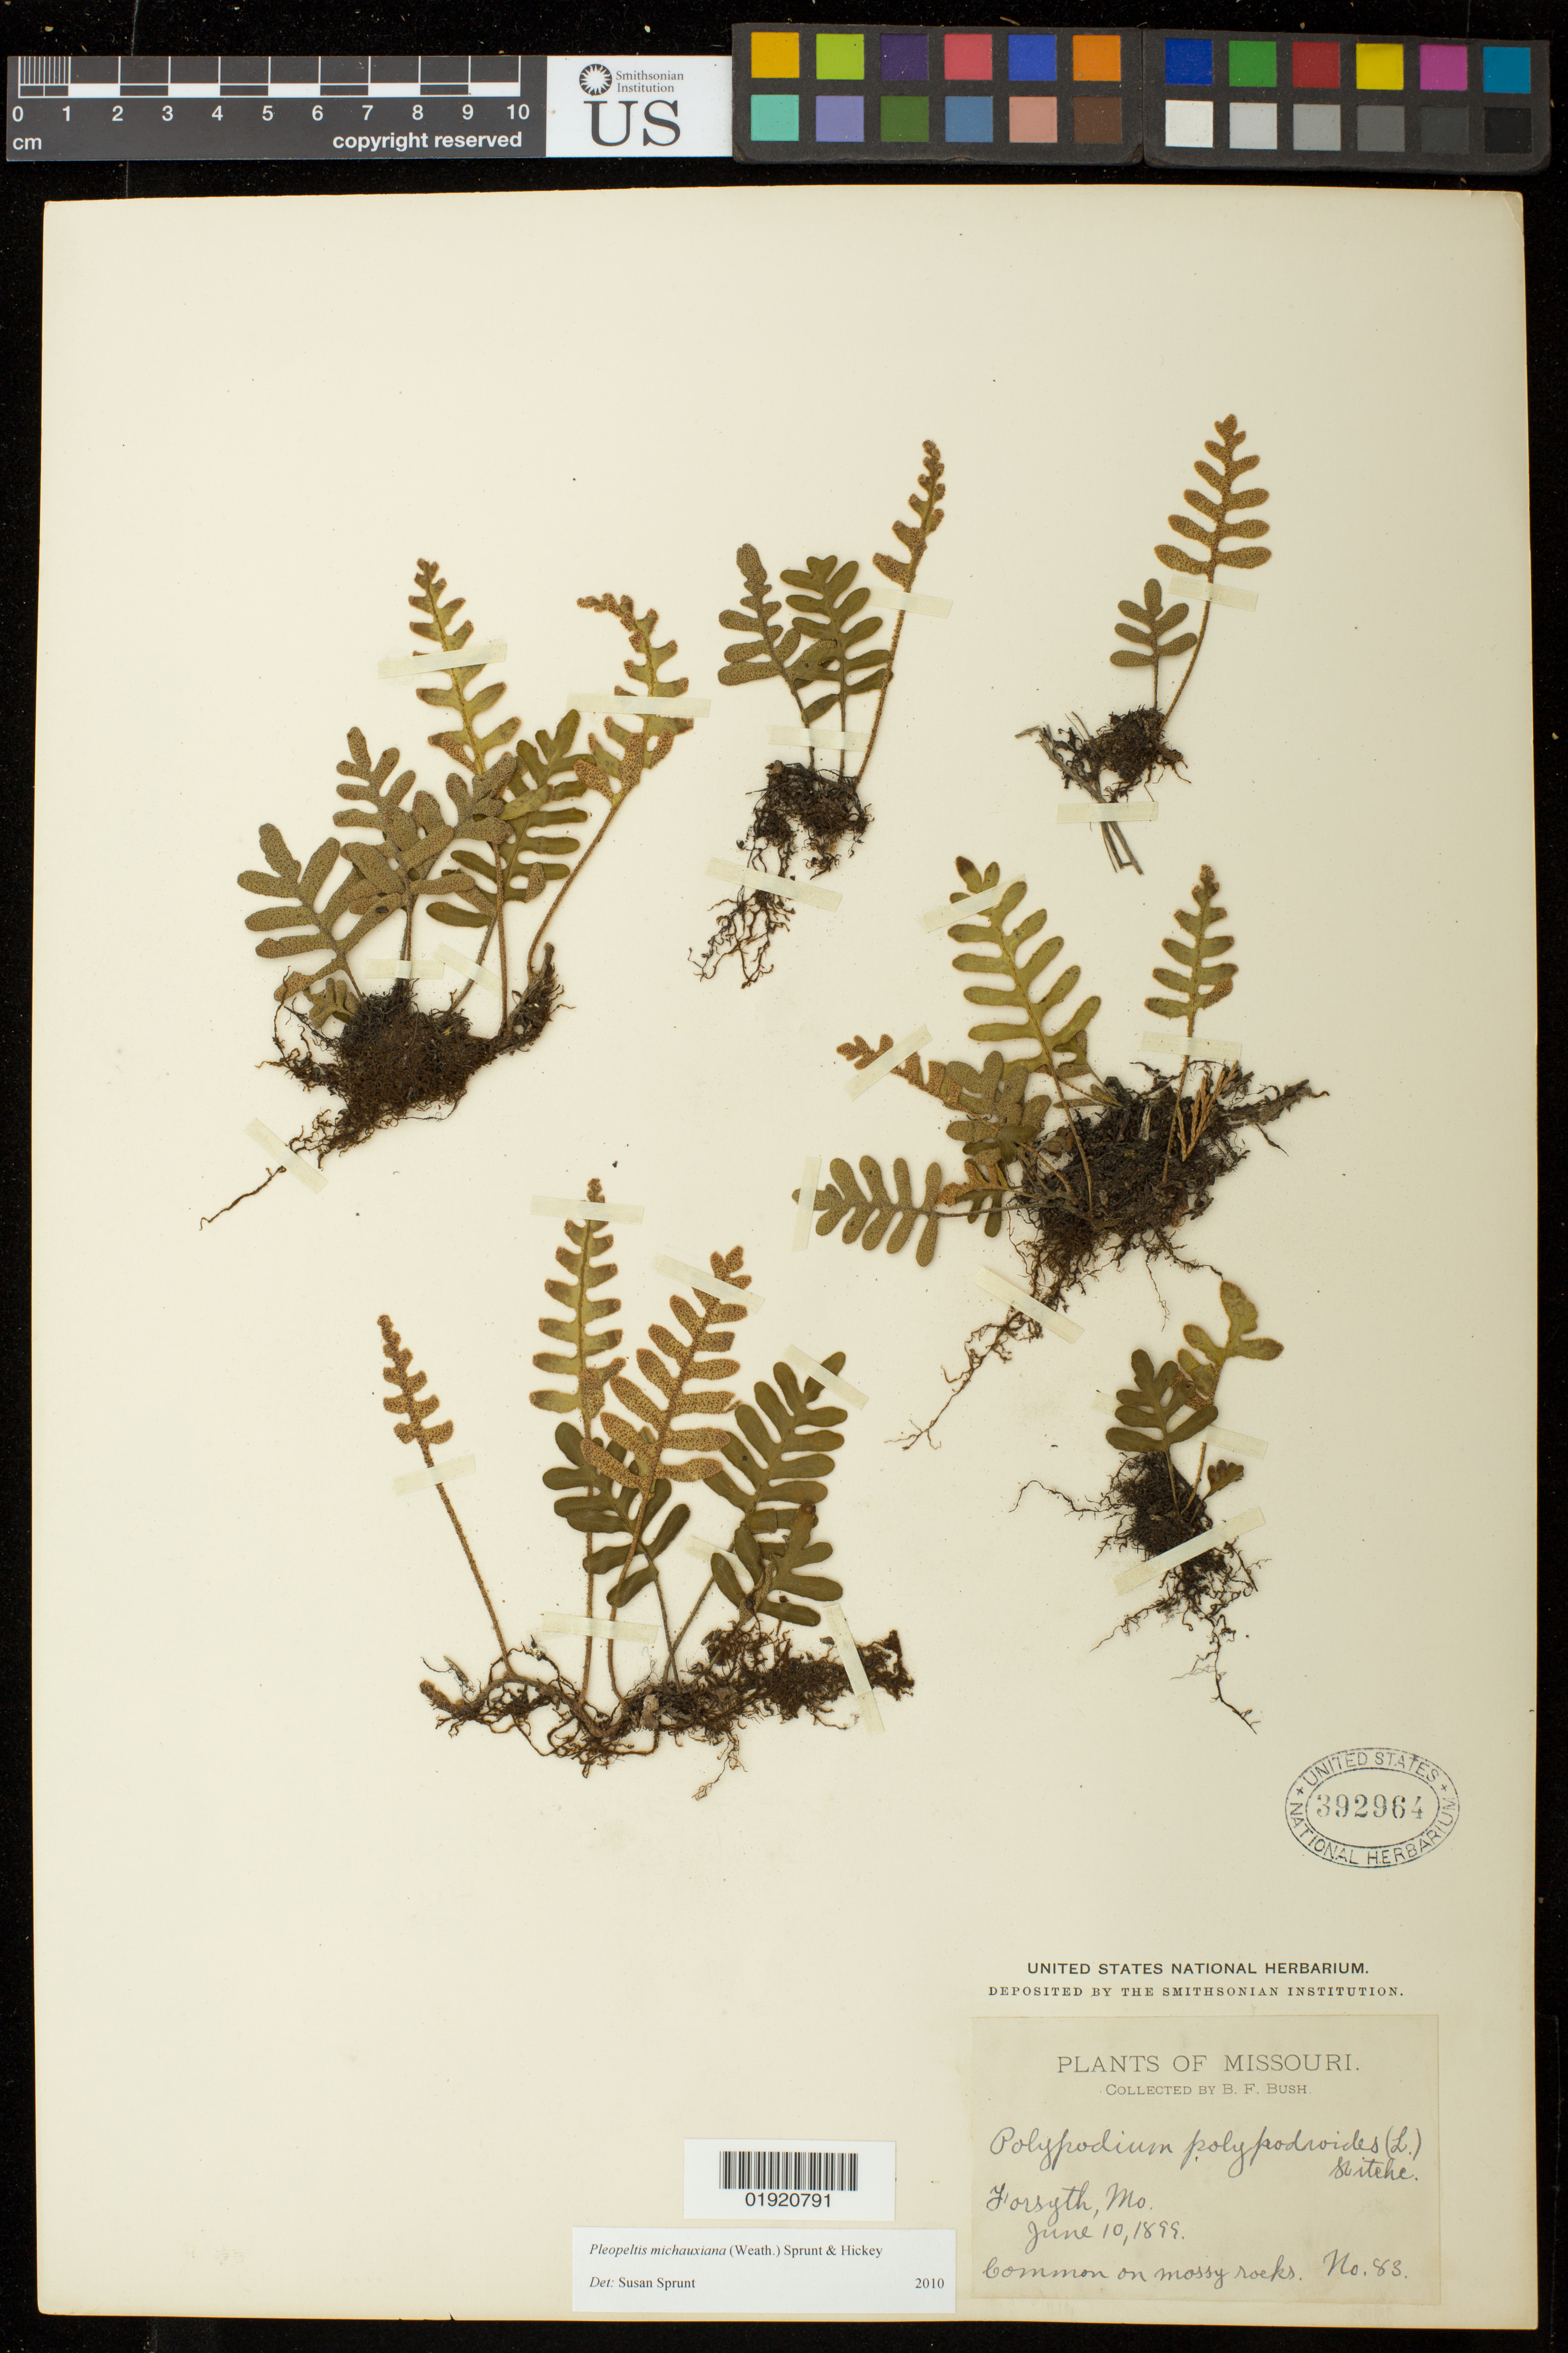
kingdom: Plantae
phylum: Tracheophyta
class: Polypodiopsida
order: Polypodiales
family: Polypodiaceae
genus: Pleopeltis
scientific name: Pleopeltis michauxiana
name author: (Weath.) Hickey & Sprunt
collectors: B. F. Bush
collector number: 83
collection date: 1899-06-10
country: United States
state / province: Missouri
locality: Forsyth, Mo.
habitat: Common on mossy rocks.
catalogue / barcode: US 392964